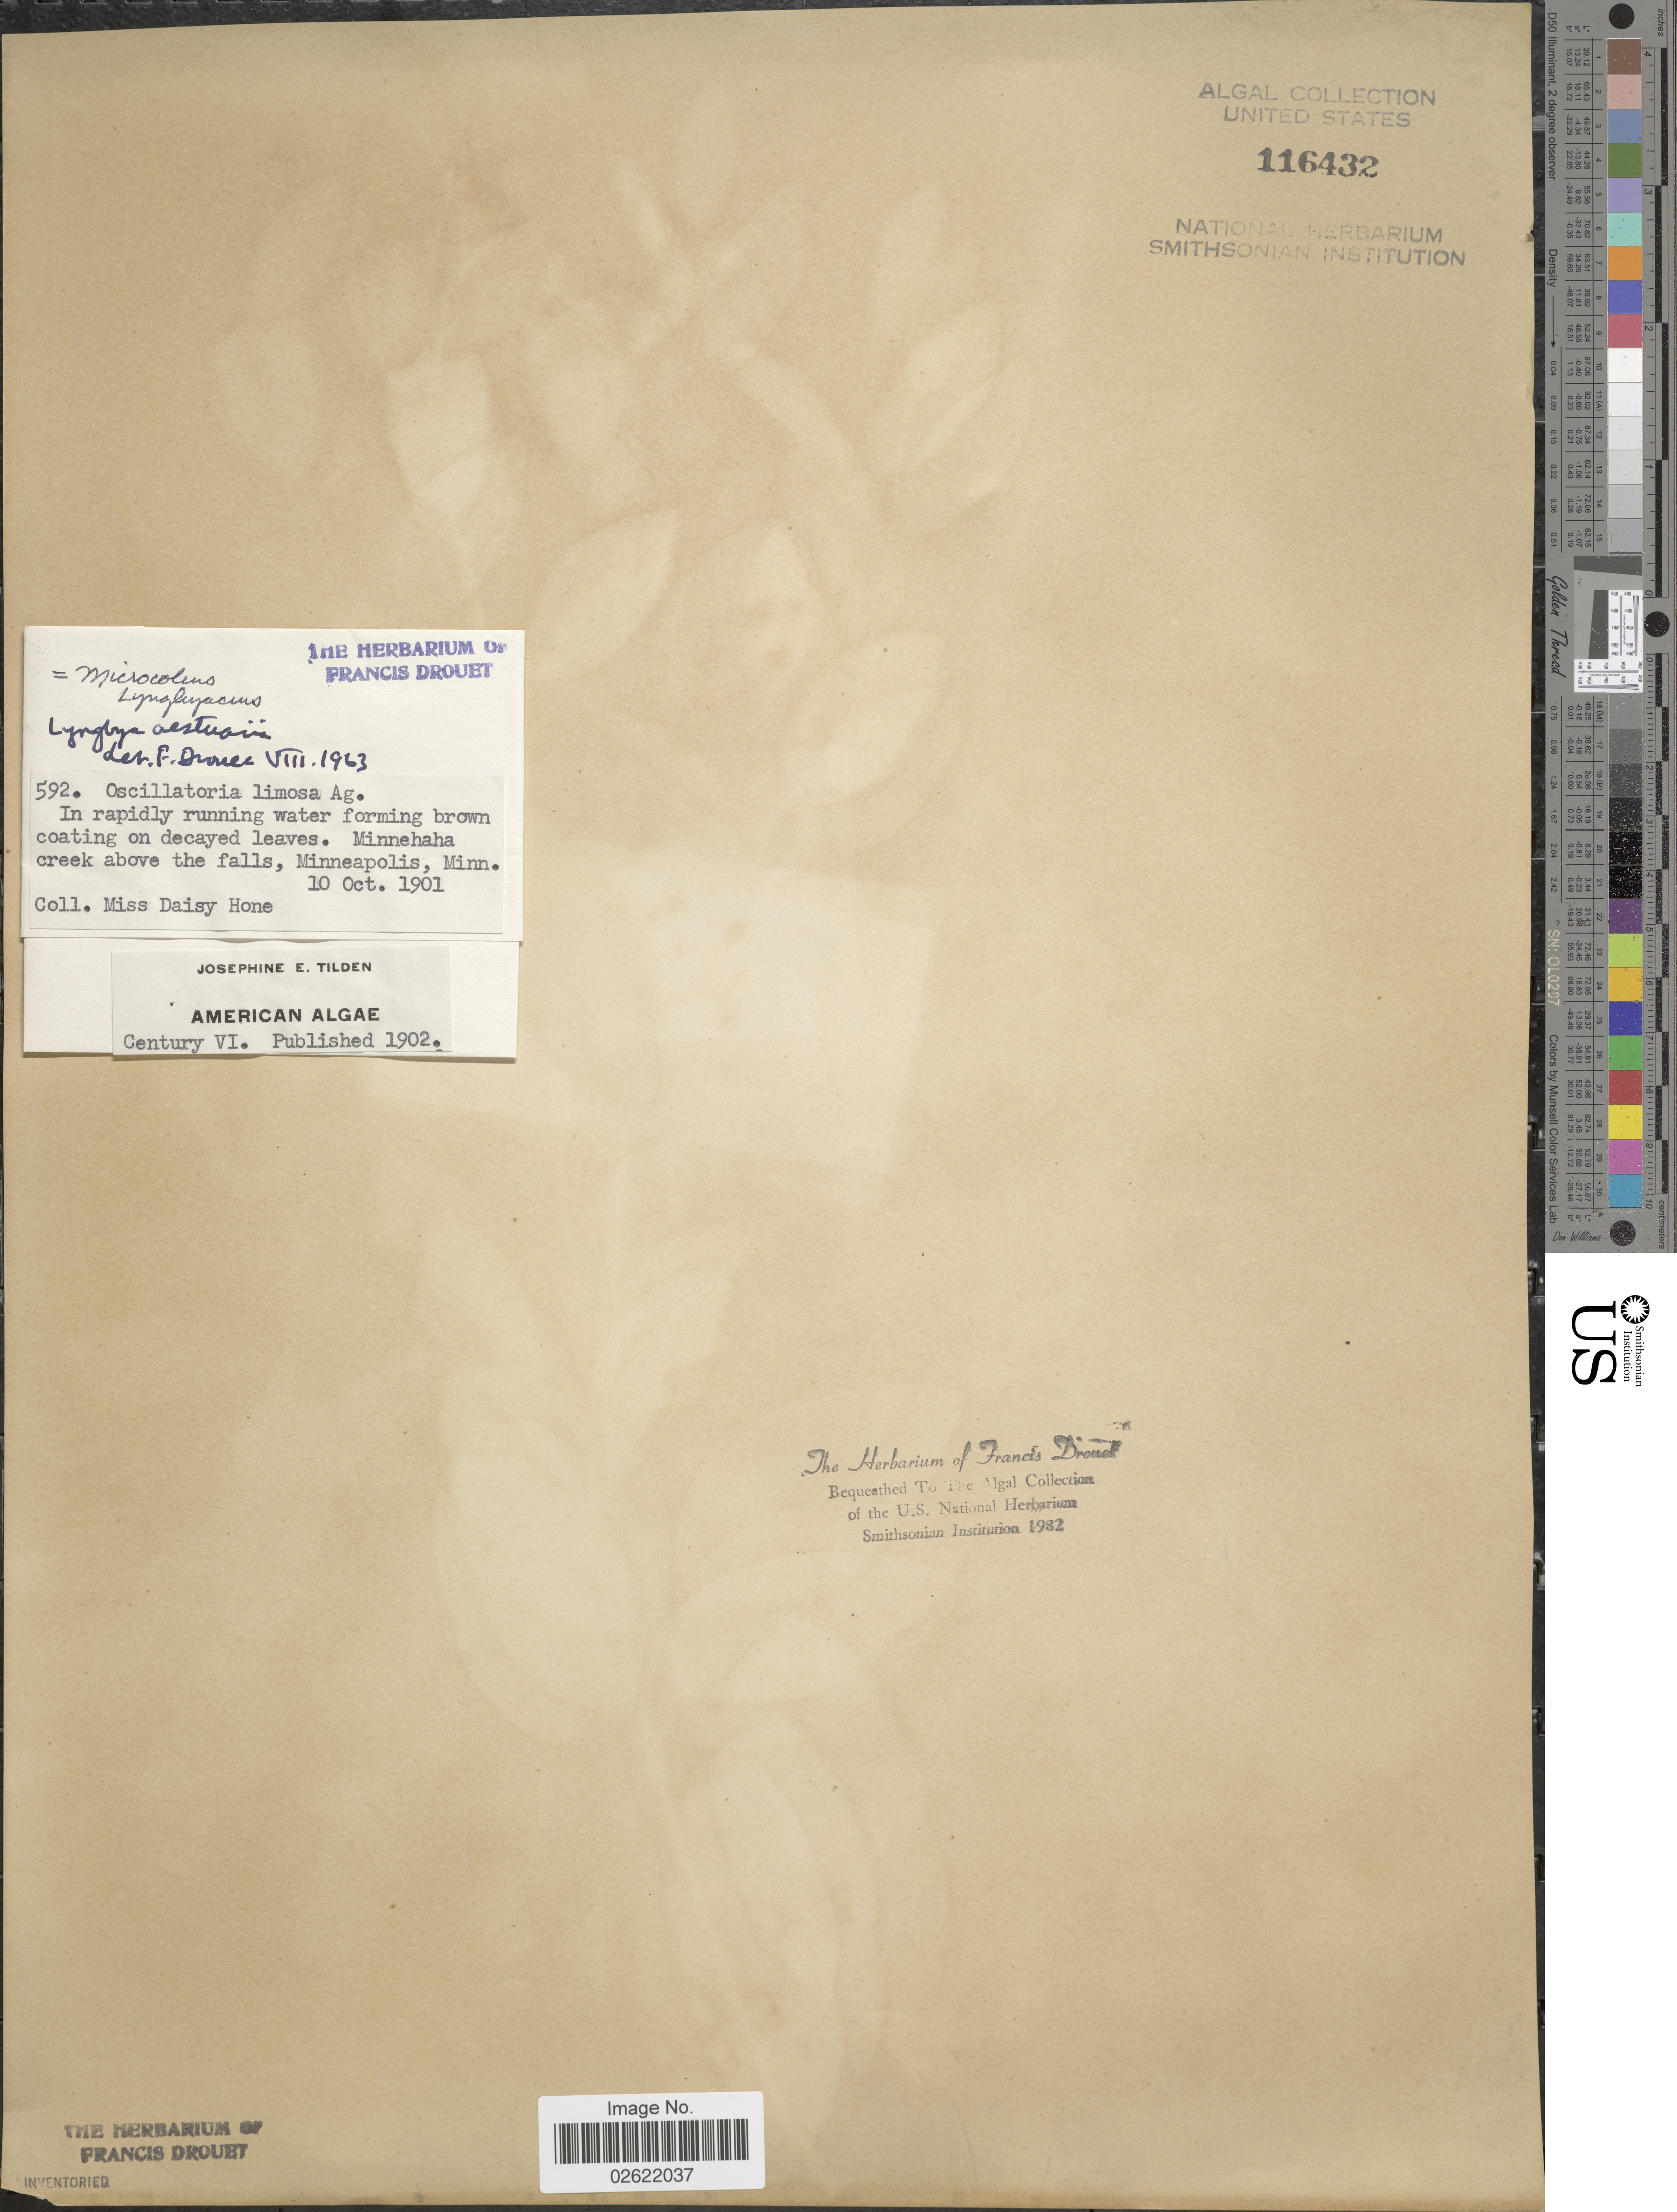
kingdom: Bacteria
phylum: Cyanobacteria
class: Cyanobacteriia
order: Cyanobacteriales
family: Microcoleaceae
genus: Microcoleus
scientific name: Microcoleus lyngbyaceus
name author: Kütz. ex Forti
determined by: Drouet, F. E.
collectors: D. Hone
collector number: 592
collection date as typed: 10 Oct 1901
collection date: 1901-10-10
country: United States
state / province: Minnesota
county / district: Hennepin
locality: Minneapolis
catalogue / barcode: US 116432